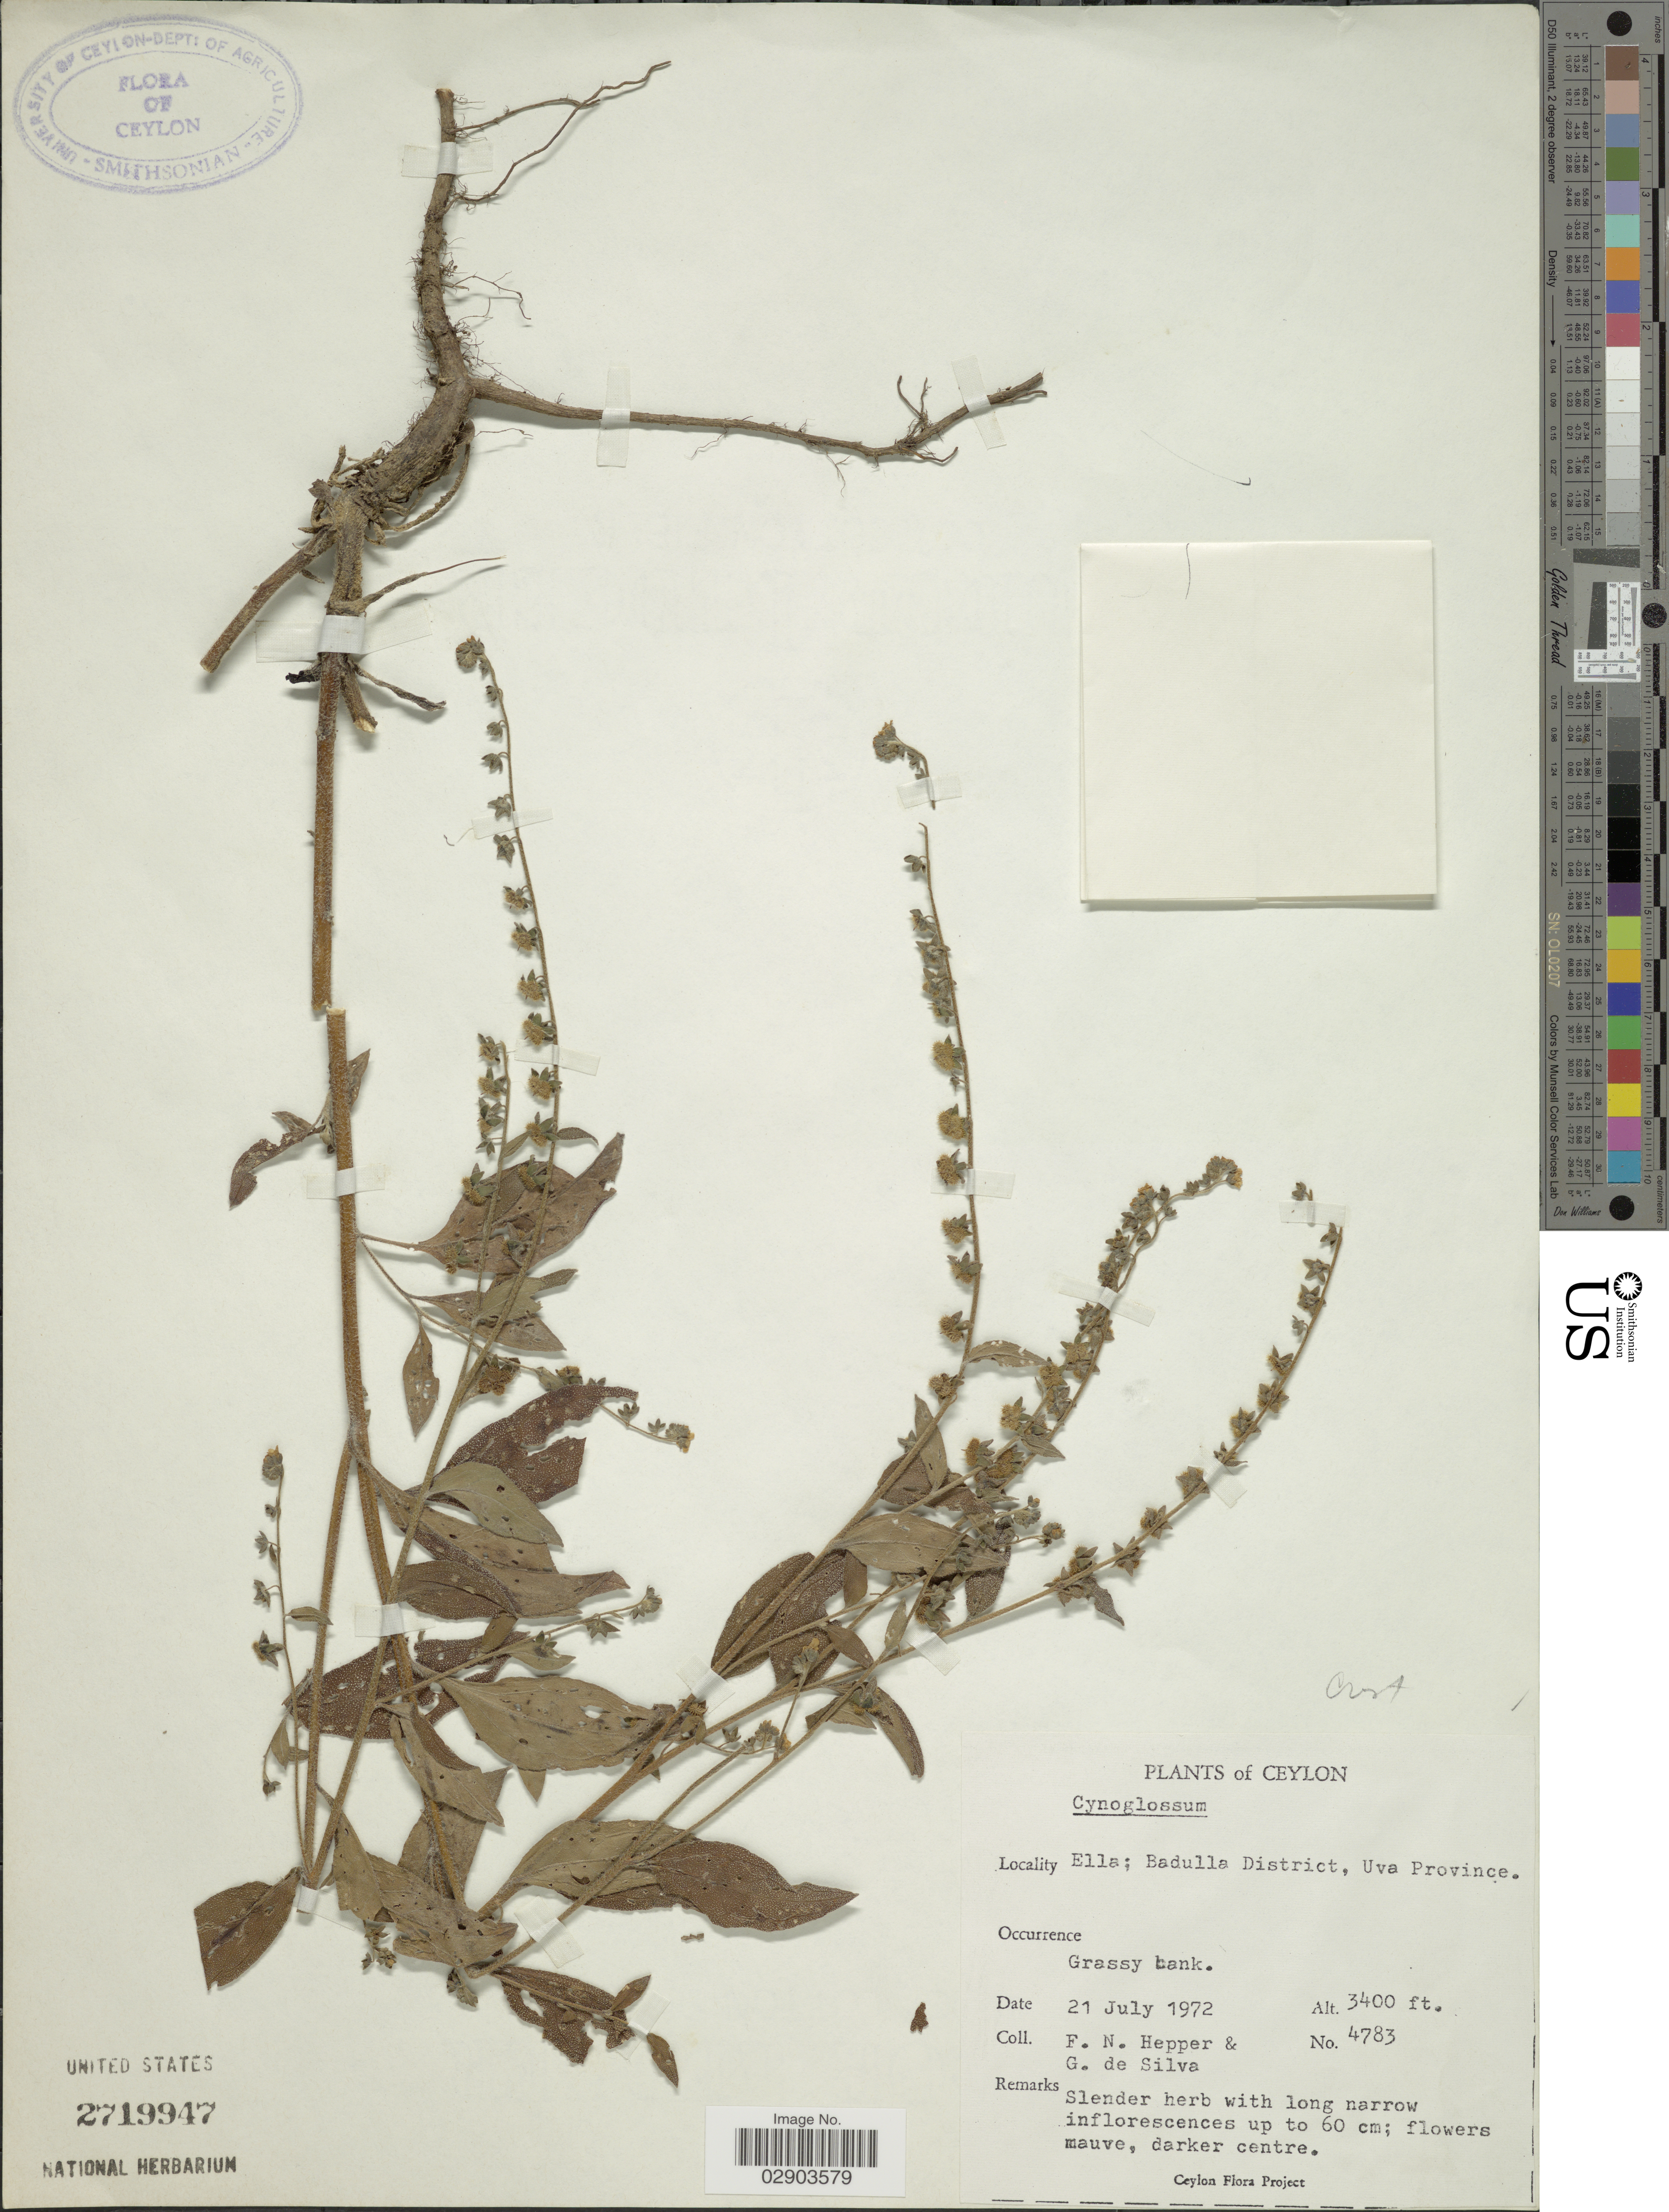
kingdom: Plantae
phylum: Tracheophyta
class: Magnoliopsida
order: Boraginales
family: Boraginaceae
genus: Cynoglossum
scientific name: Cynoglossum sp.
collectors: F. Hepper & G. De Silva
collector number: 4783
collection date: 1972-07-21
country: Sri Lanka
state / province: Uva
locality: Ceylon, Ella, Badulla District, Uva Province.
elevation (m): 1036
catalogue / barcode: US 2719947